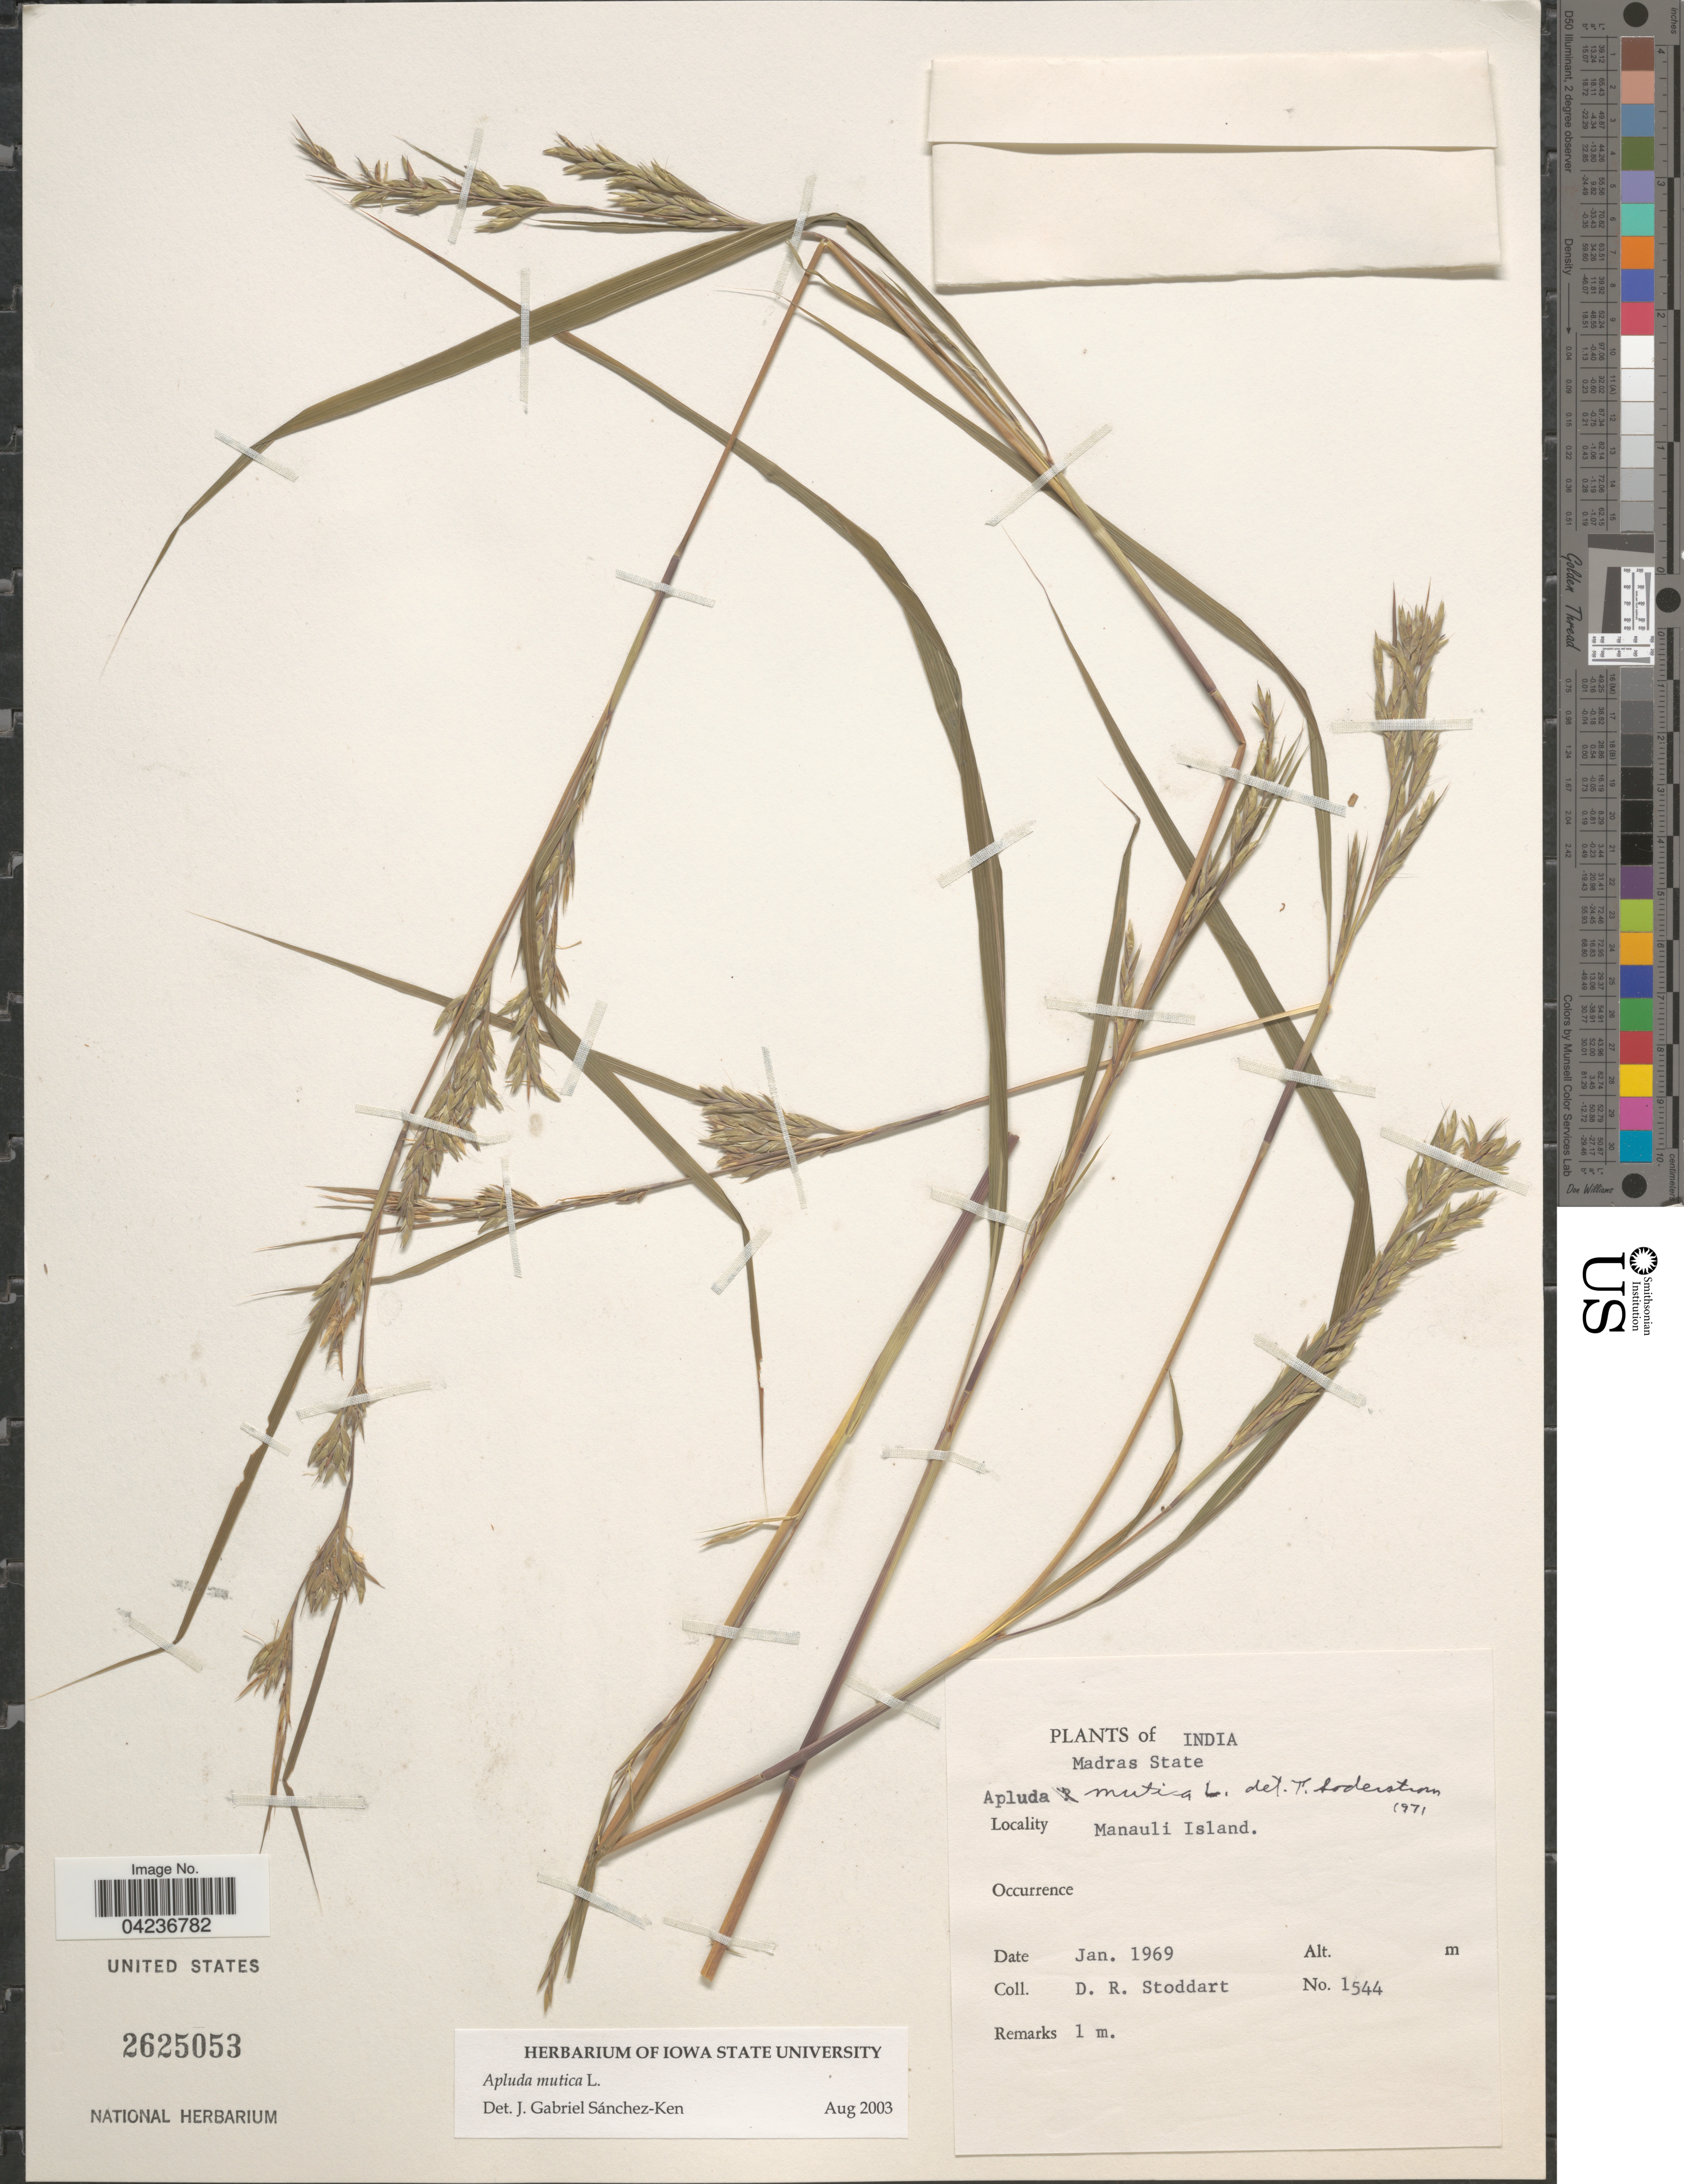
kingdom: Plantae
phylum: Tracheophyta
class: Liliopsida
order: Poales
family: Poaceae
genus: Apluda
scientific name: Apluda mutica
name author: L.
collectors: D. R. Stoddart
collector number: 1544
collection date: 1969-01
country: India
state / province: Tamil Nadu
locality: Madras State. Manauli Island.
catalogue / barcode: US 2625053